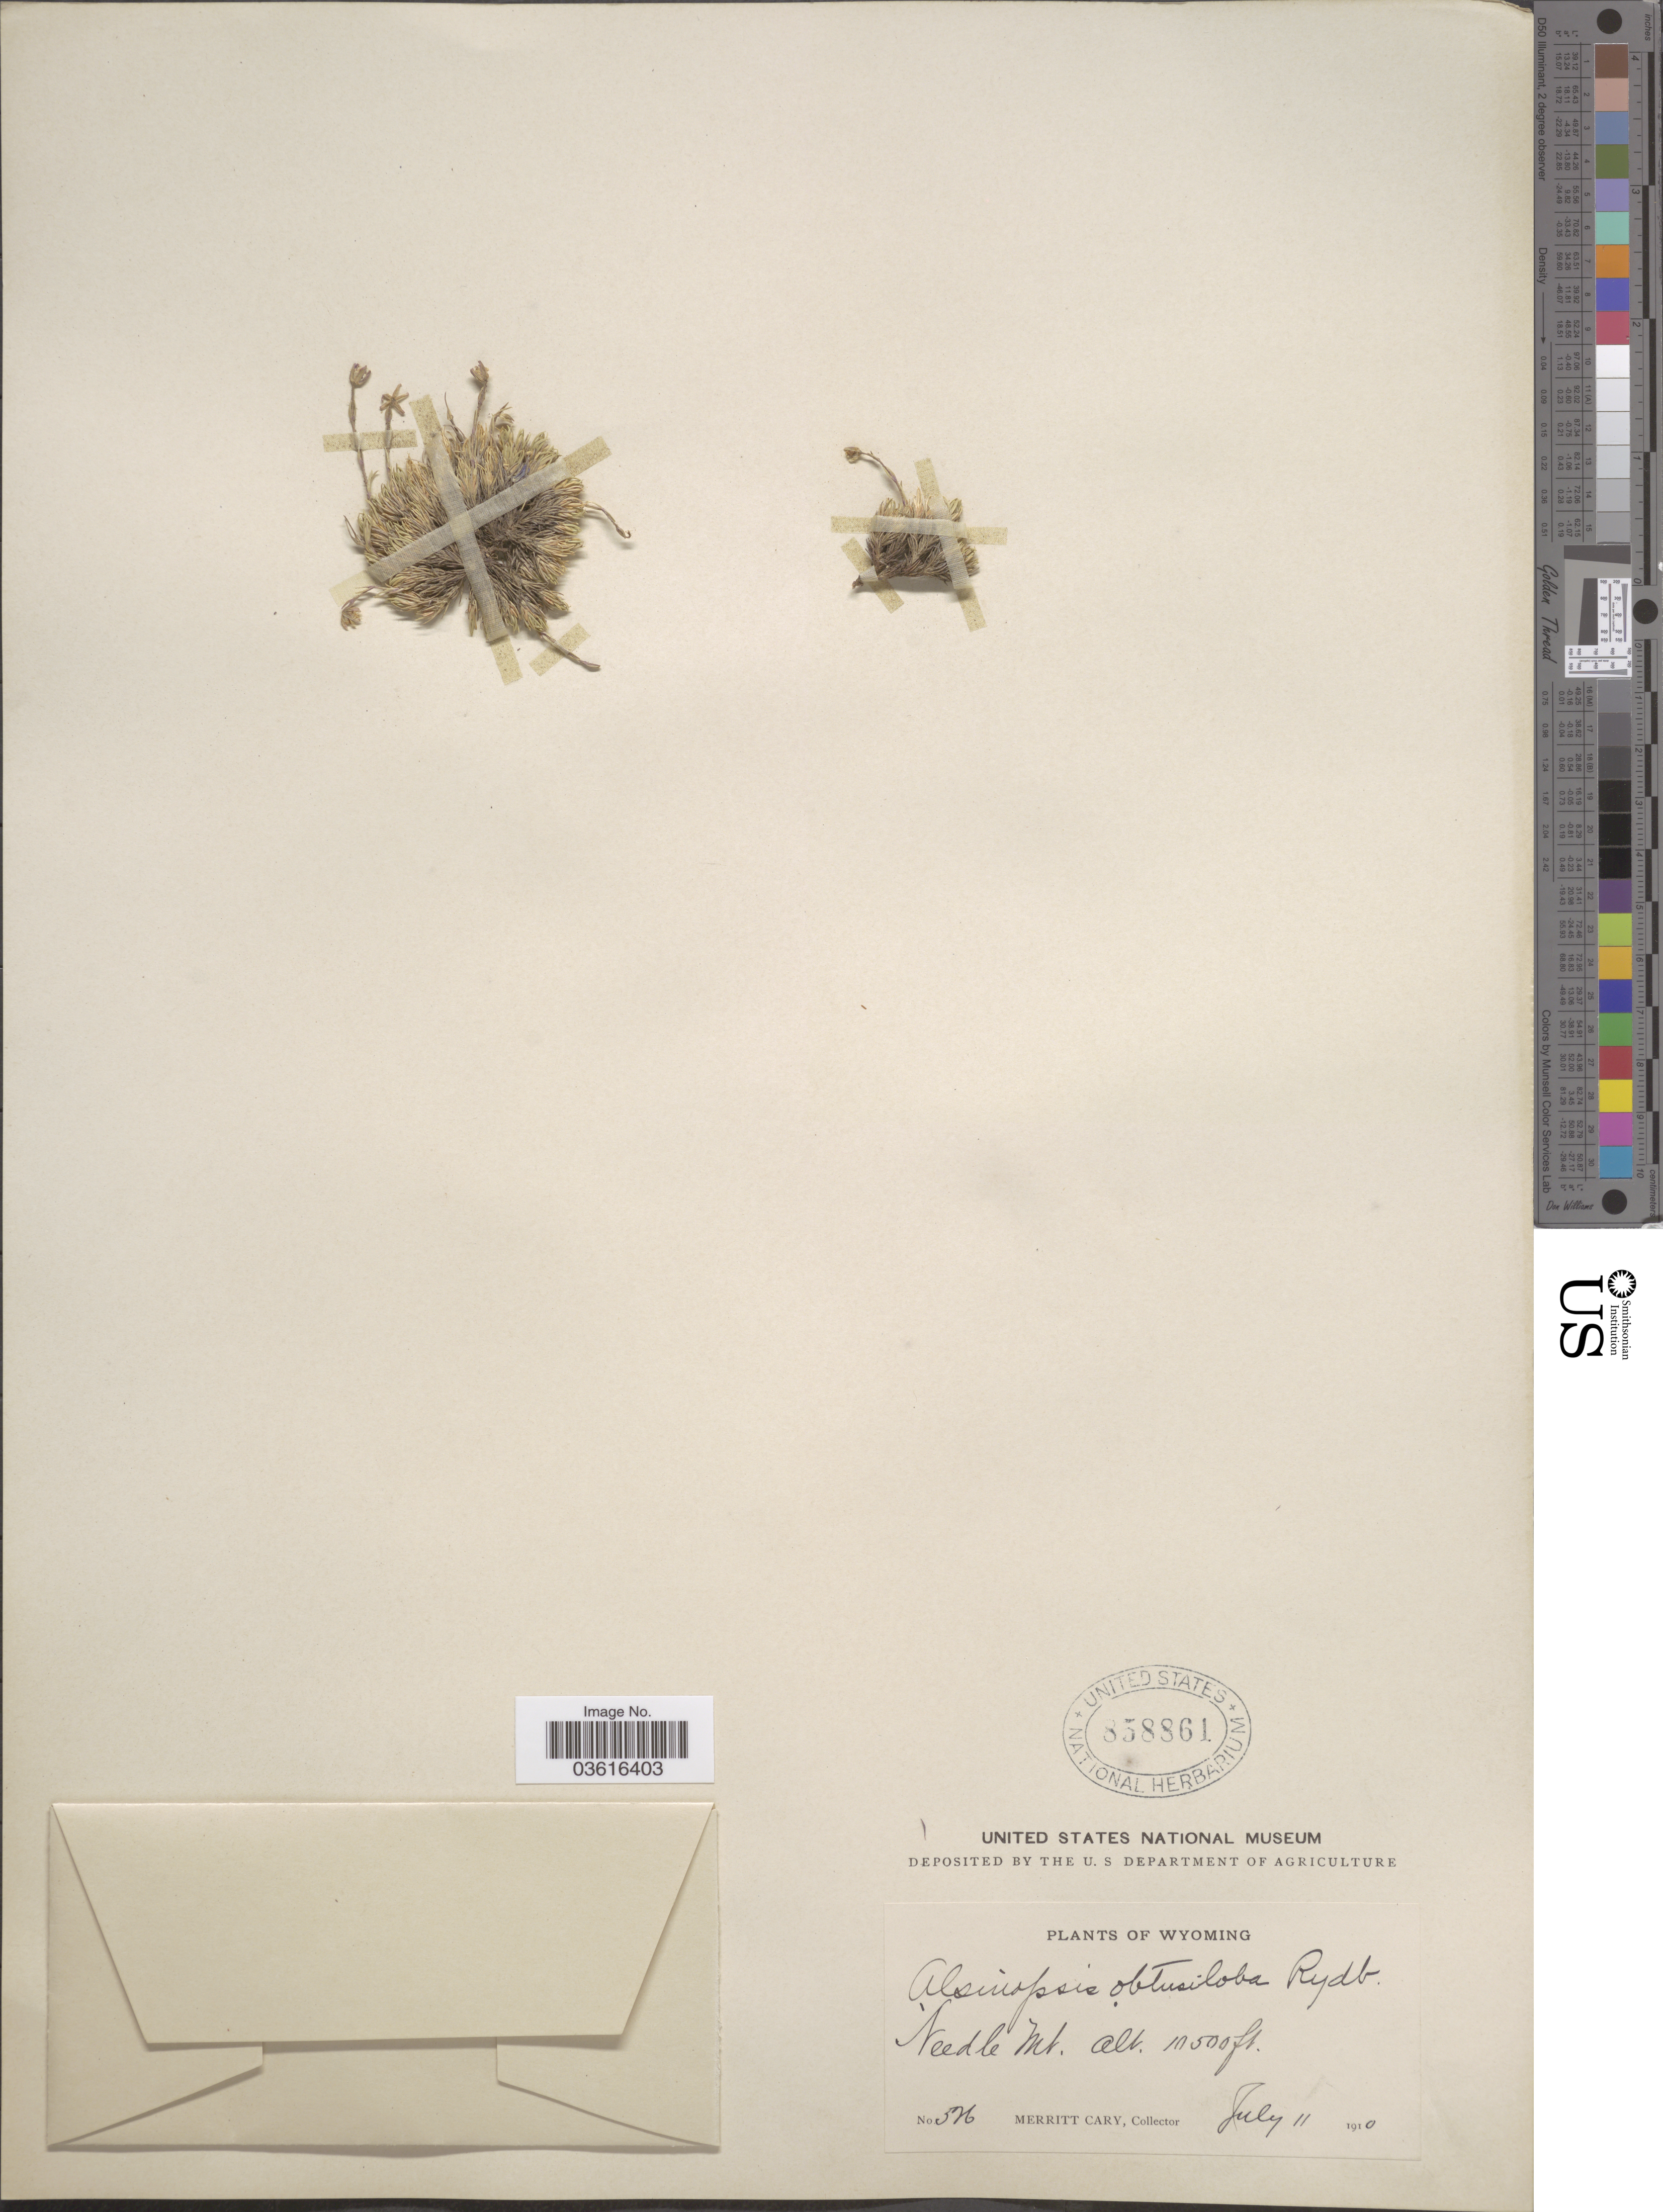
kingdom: Plantae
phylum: Tracheophyta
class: Magnoliopsida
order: Caryophyllales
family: Caryophyllaceae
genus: Cherleria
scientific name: Cherleria obtusiloba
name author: (Rydb.) A.J. Moore & Dillenb.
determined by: Strong, M. T., (US), Smithsonian Institution - National Museum of Natural History (UNITED STATES)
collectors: M. Cary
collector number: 576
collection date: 1910-07-11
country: United States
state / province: Wyoming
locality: Needle Mt.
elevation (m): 3505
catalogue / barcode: US 858861